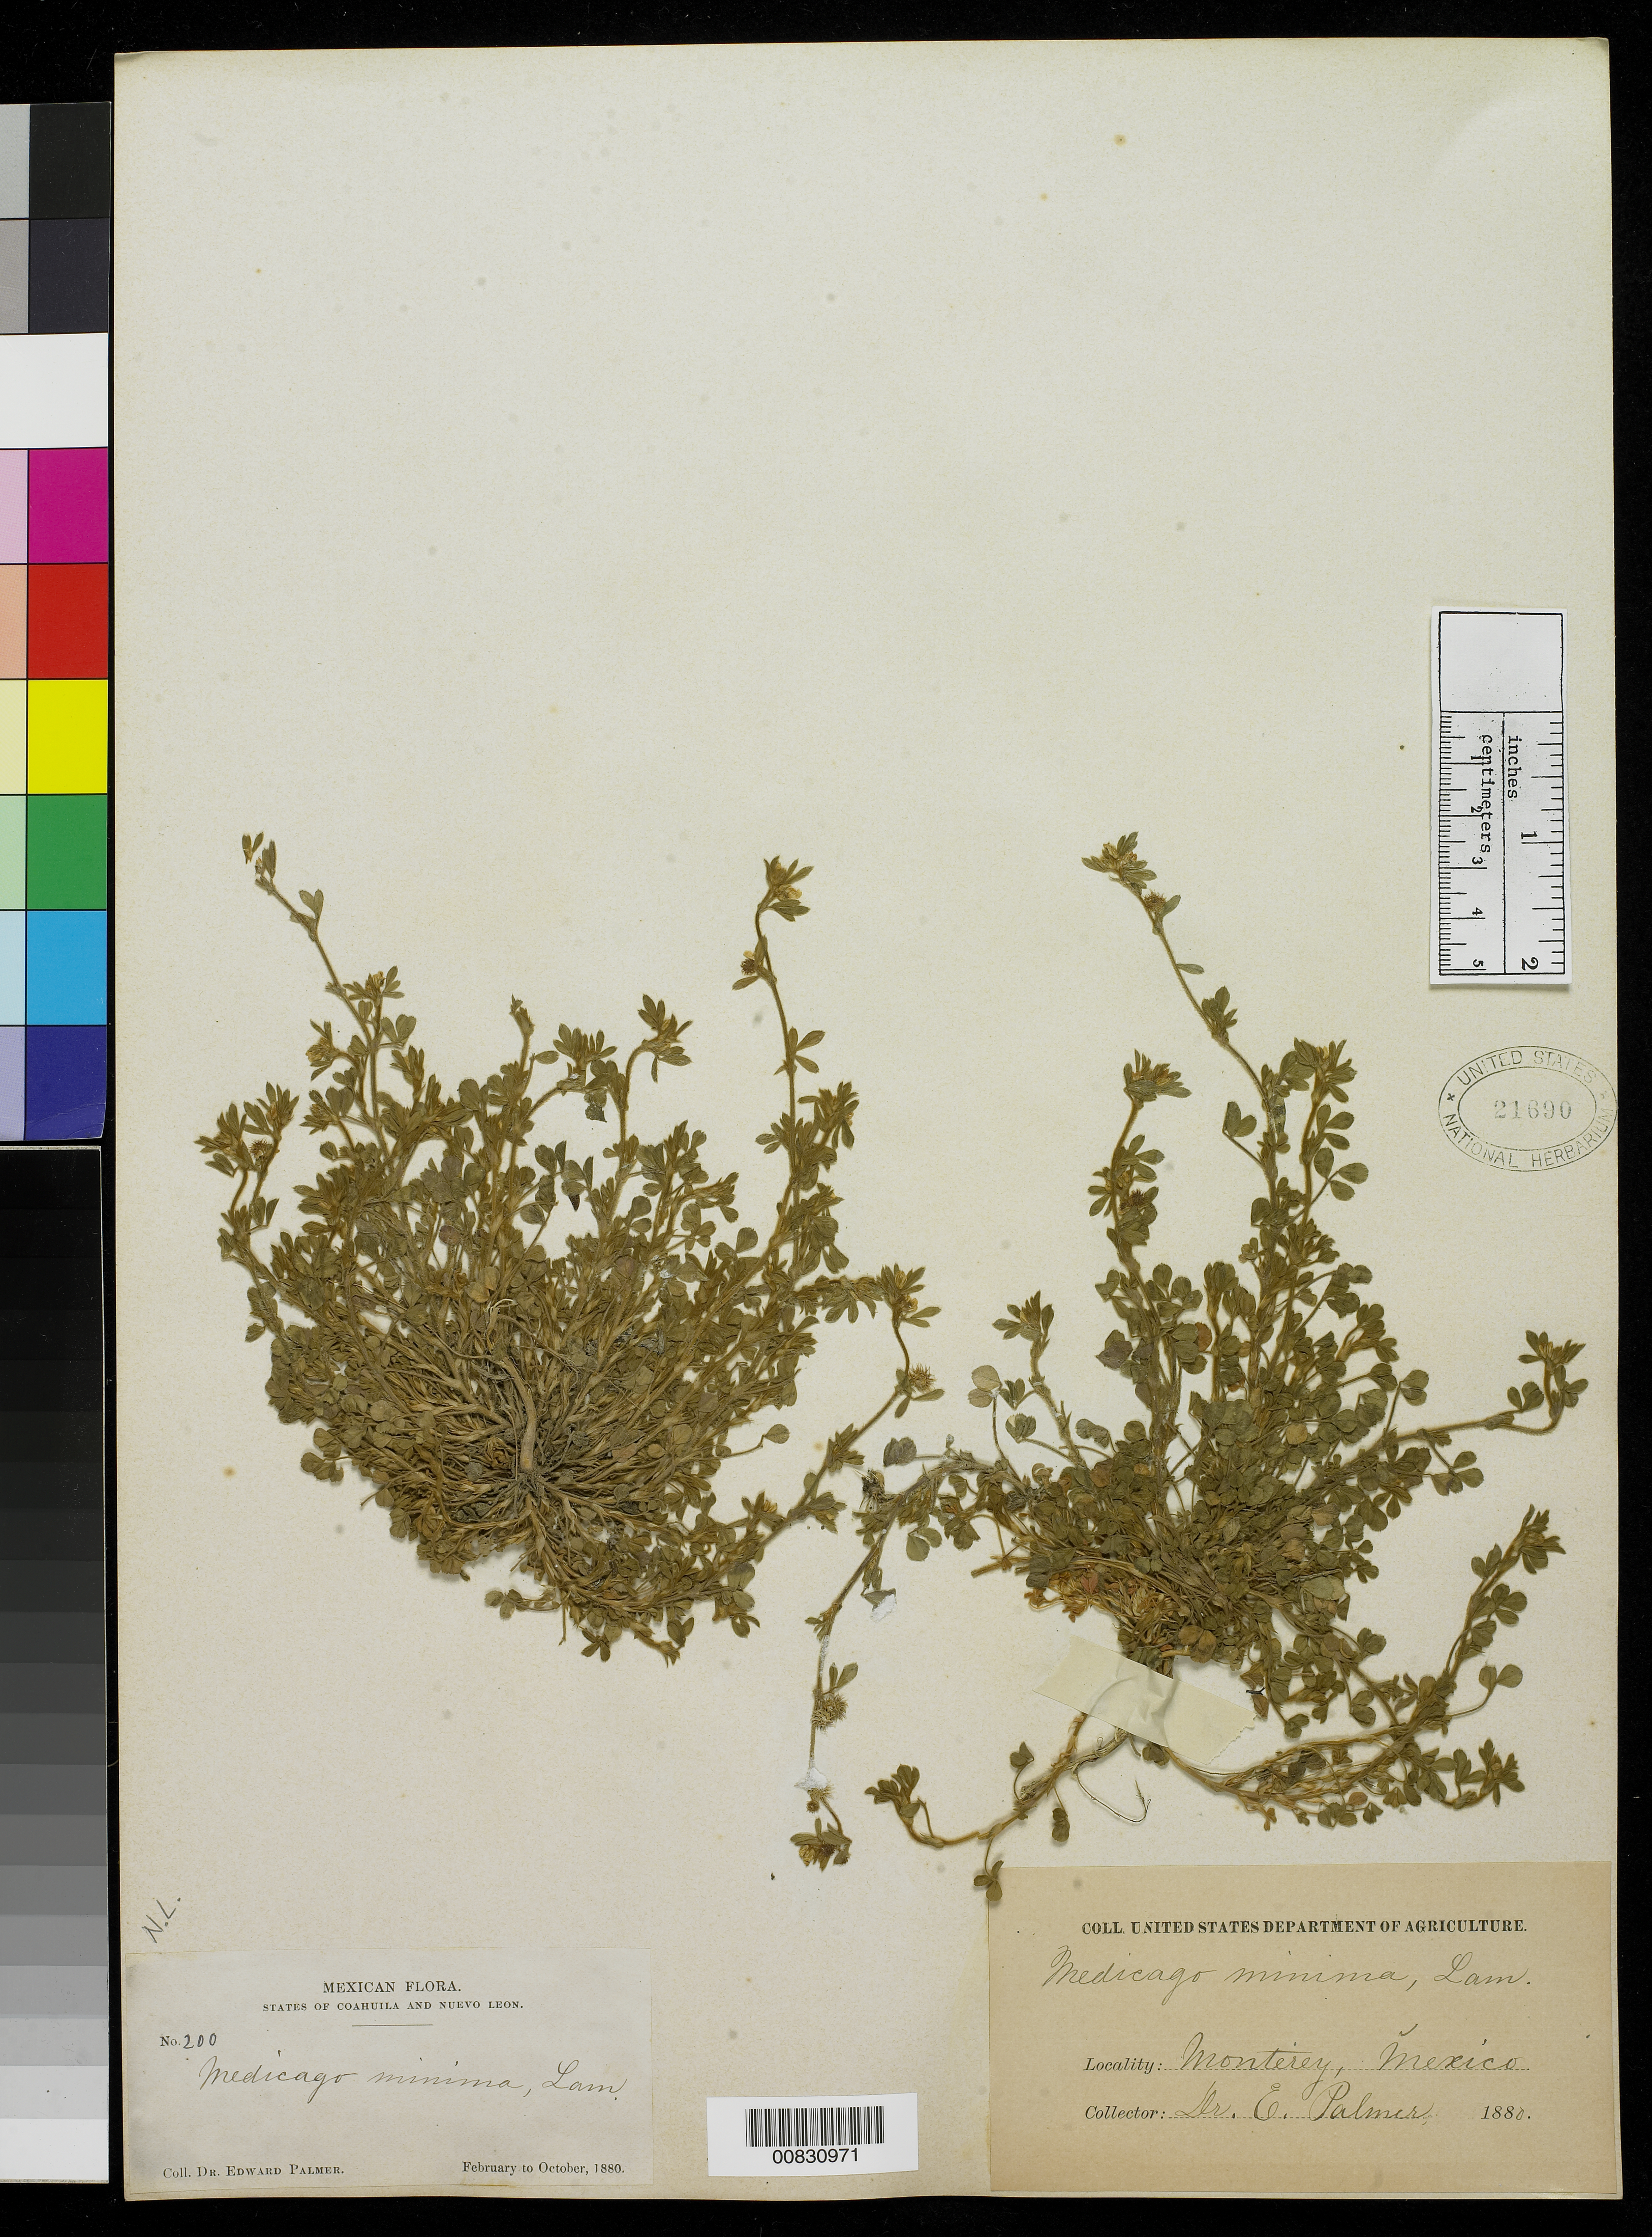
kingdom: Plantae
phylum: Tracheophyta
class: Magnoliopsida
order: Fabales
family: Fabaceae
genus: Medicago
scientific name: Medicago minima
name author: Lam.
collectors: E. Palmer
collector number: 200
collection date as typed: Feb 1880 to -- Oct 1880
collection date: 1880-02/1880-10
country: Mexico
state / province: Nuevo León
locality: Monterrey, Nuevo León.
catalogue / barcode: US 21690